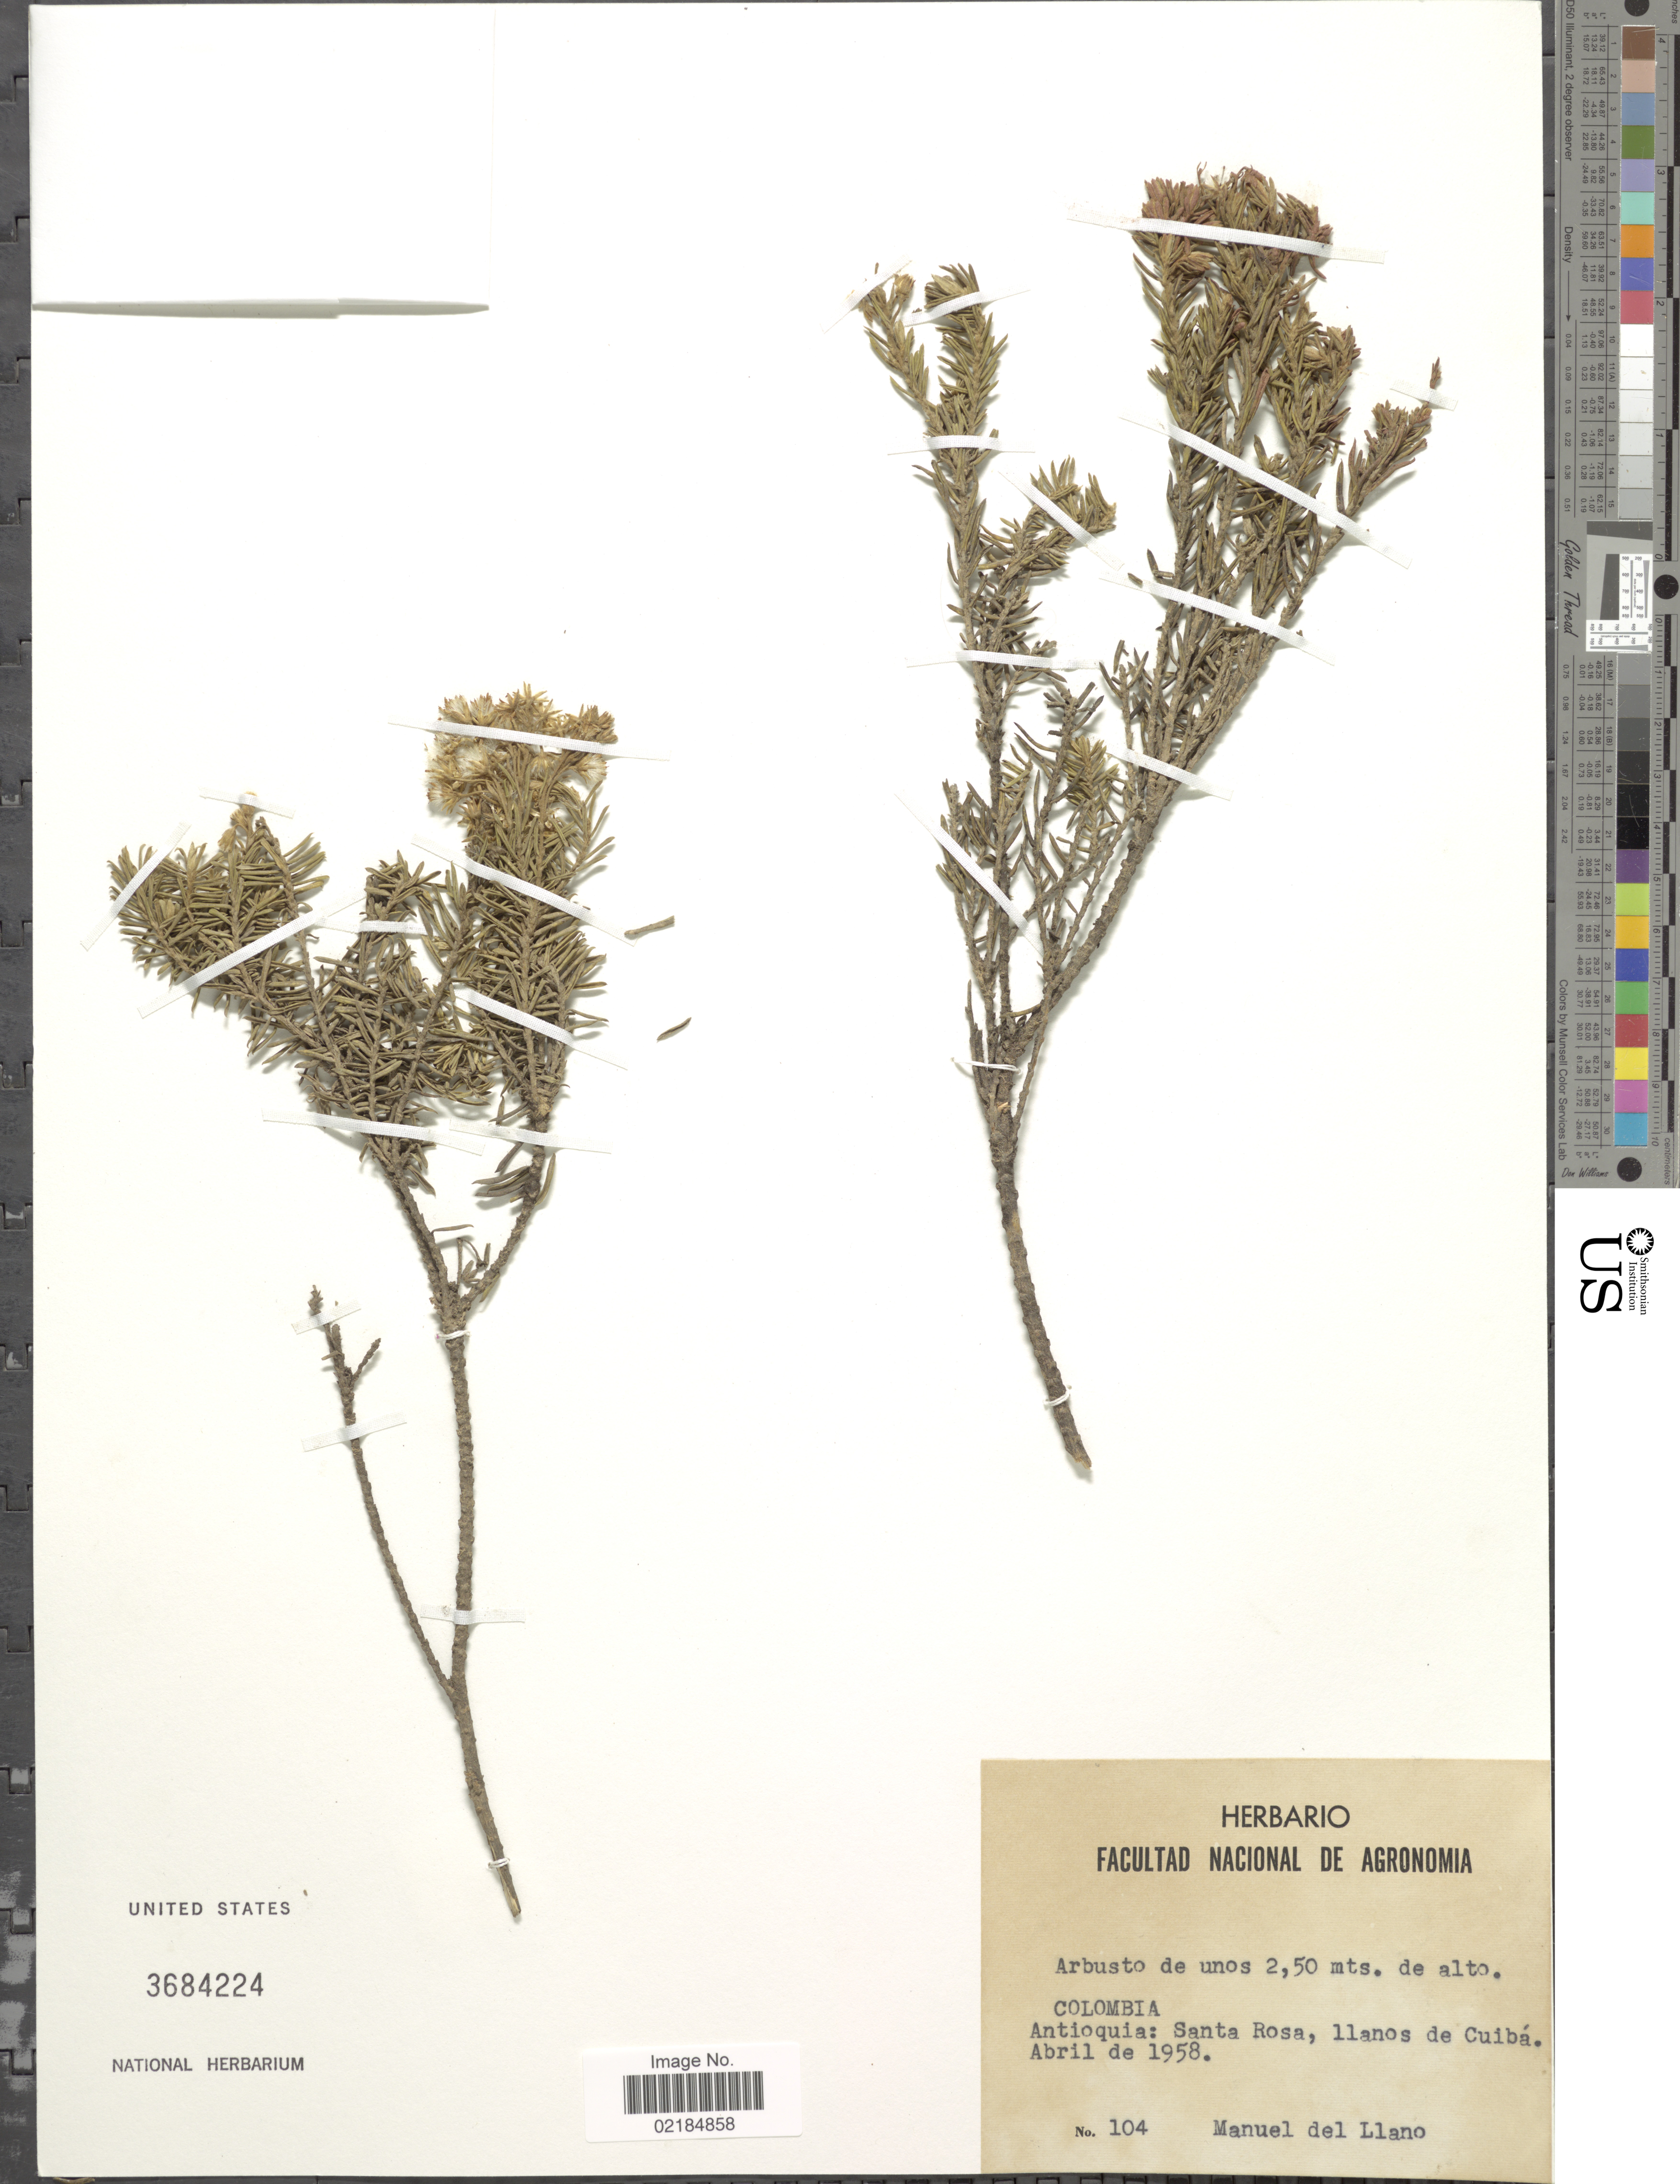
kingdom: Plantae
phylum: Tracheophyta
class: Magnoliopsida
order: Asterales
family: Asteraceae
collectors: M. d. Llano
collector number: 104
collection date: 1958-04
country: Colombia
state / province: Antioquia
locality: Colombia. Antioquia: Santa Rosa, llanos de Cuibá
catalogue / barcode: US 3684224